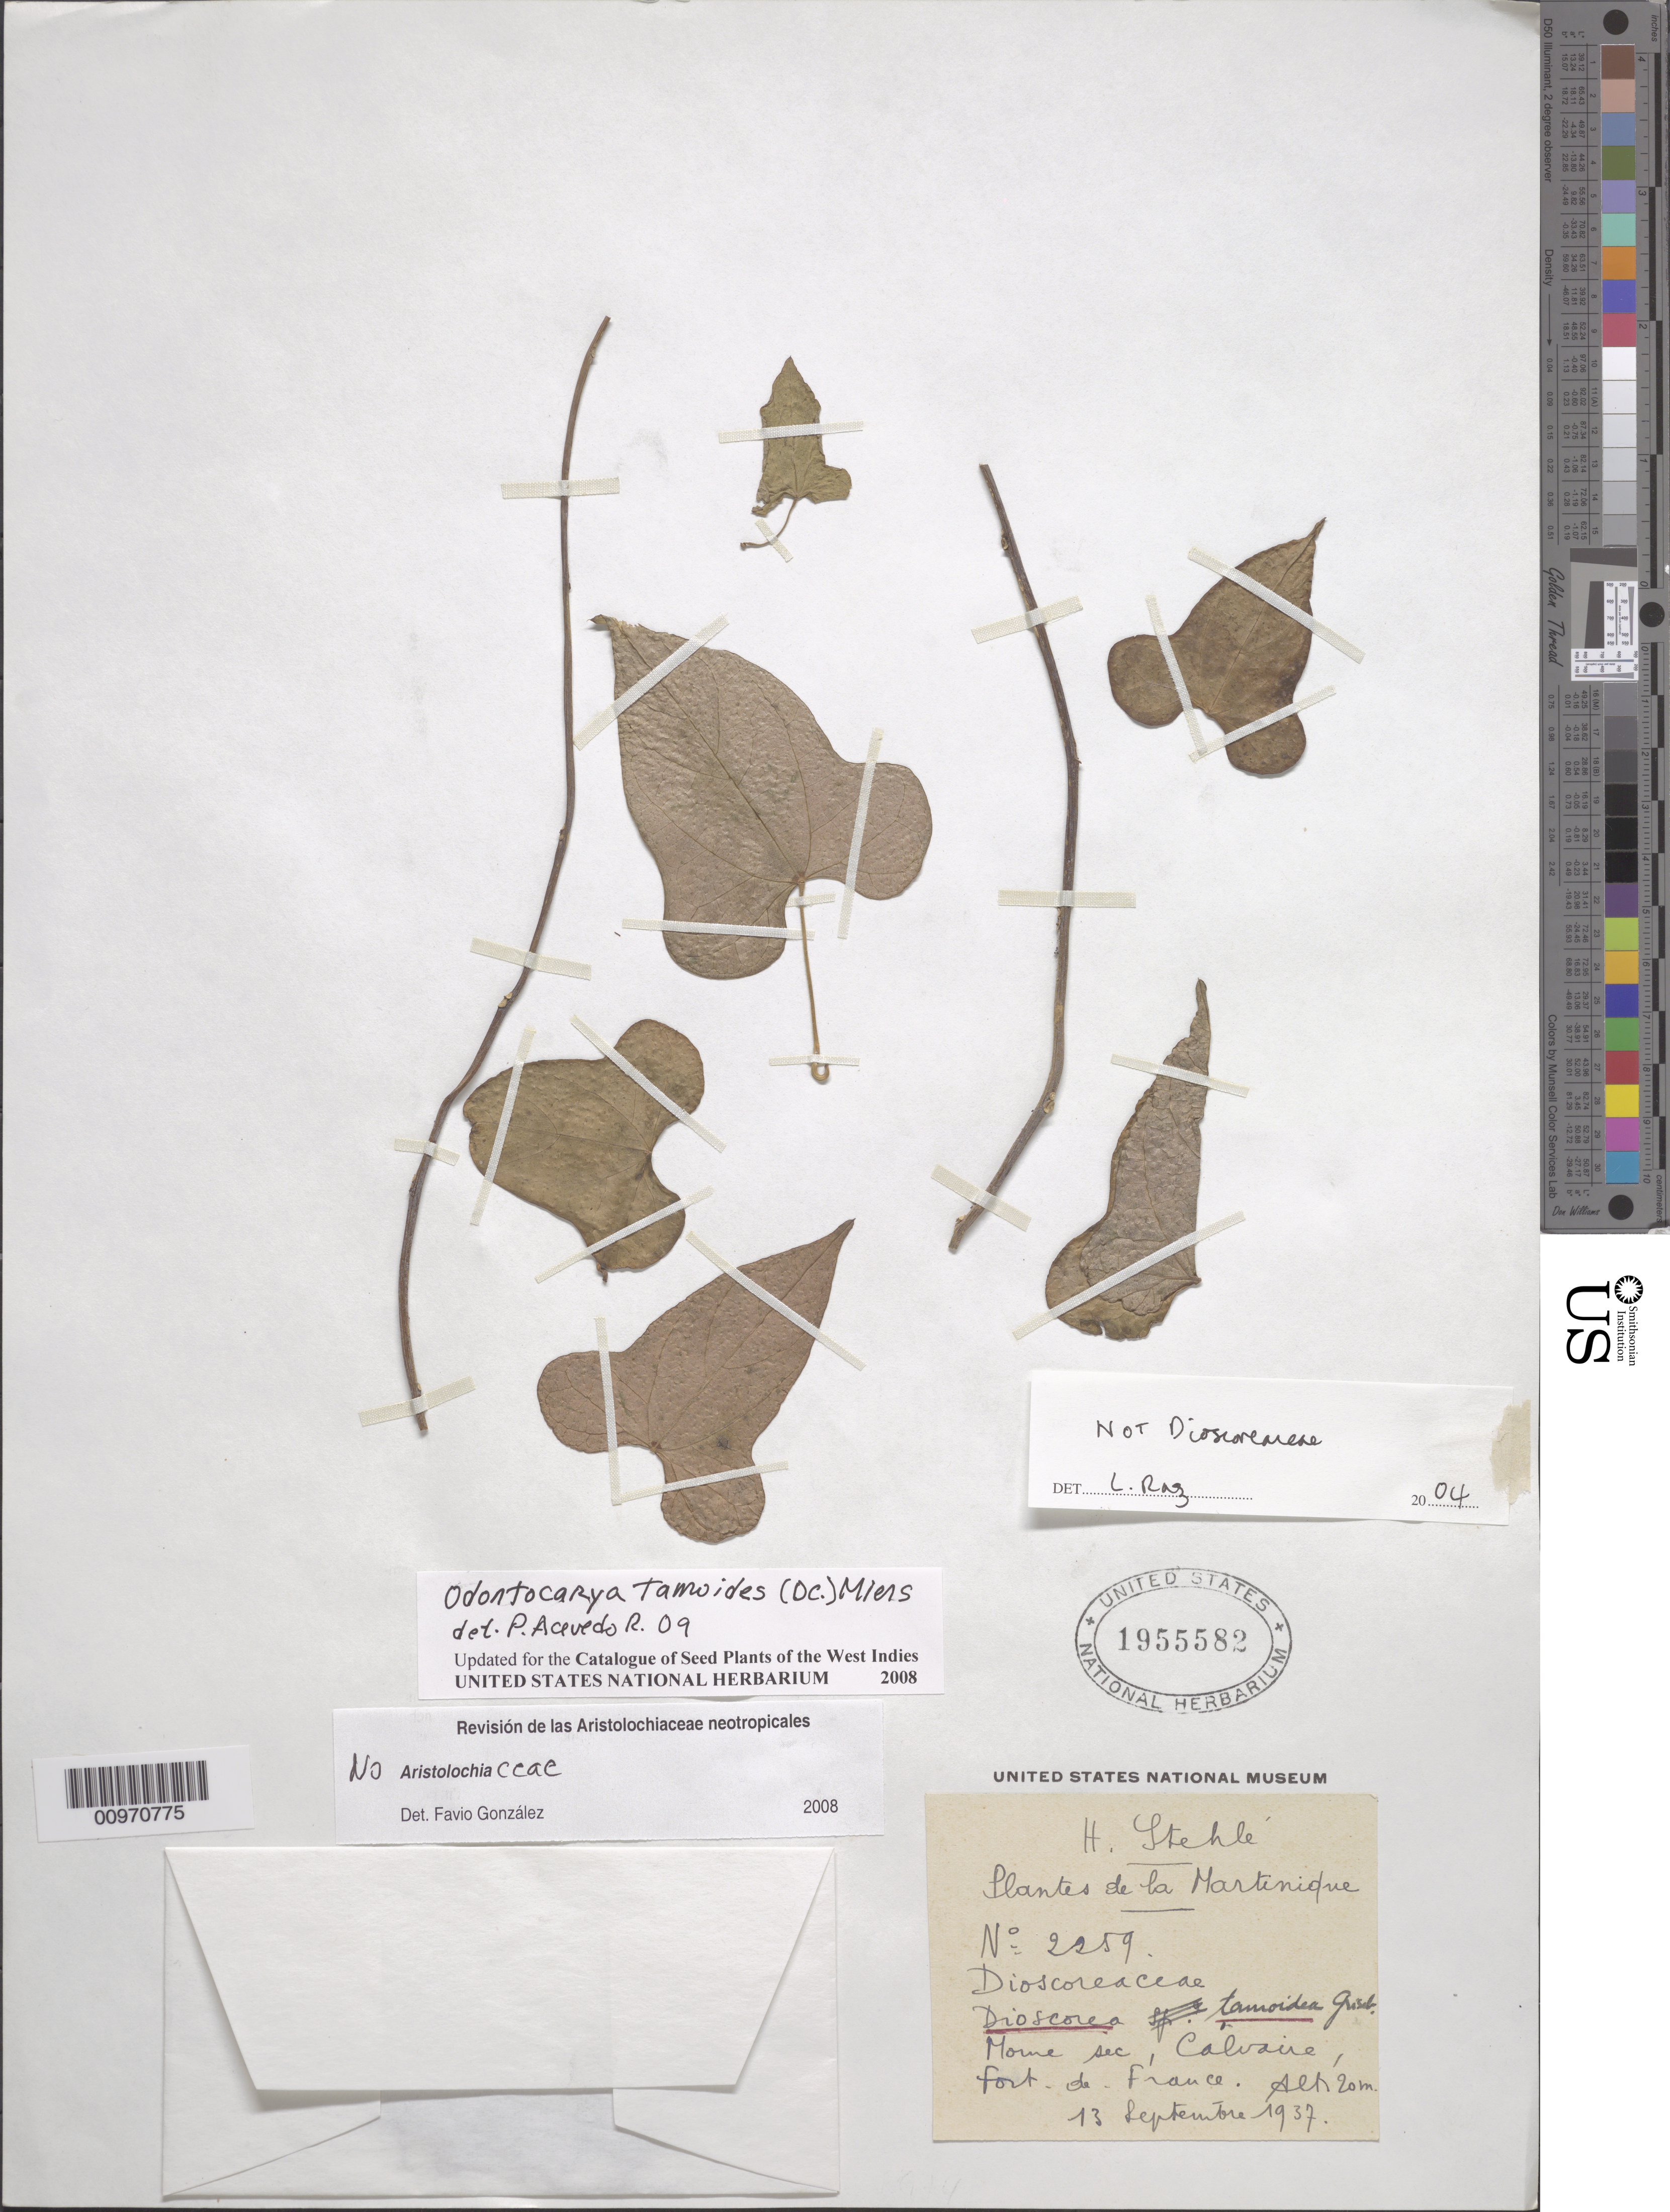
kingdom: Plantae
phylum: Tracheophyta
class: Magnoliopsida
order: Ranunculales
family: Menispermaceae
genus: Odontocarya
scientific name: Odontocarya tamoides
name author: (DC.) Miers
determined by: Acevedo-Rodríguez, P., (BOT), Smithsonian Institution - National Museum of Natural History (UNITED STATES)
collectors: H. Stehlé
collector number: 2259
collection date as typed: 13 Sep 1937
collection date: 1937-09-13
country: Martinique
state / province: Fort-de-France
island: Martinique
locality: Morne sec, Calvaire, Fort de France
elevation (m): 20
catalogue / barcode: US 1955582